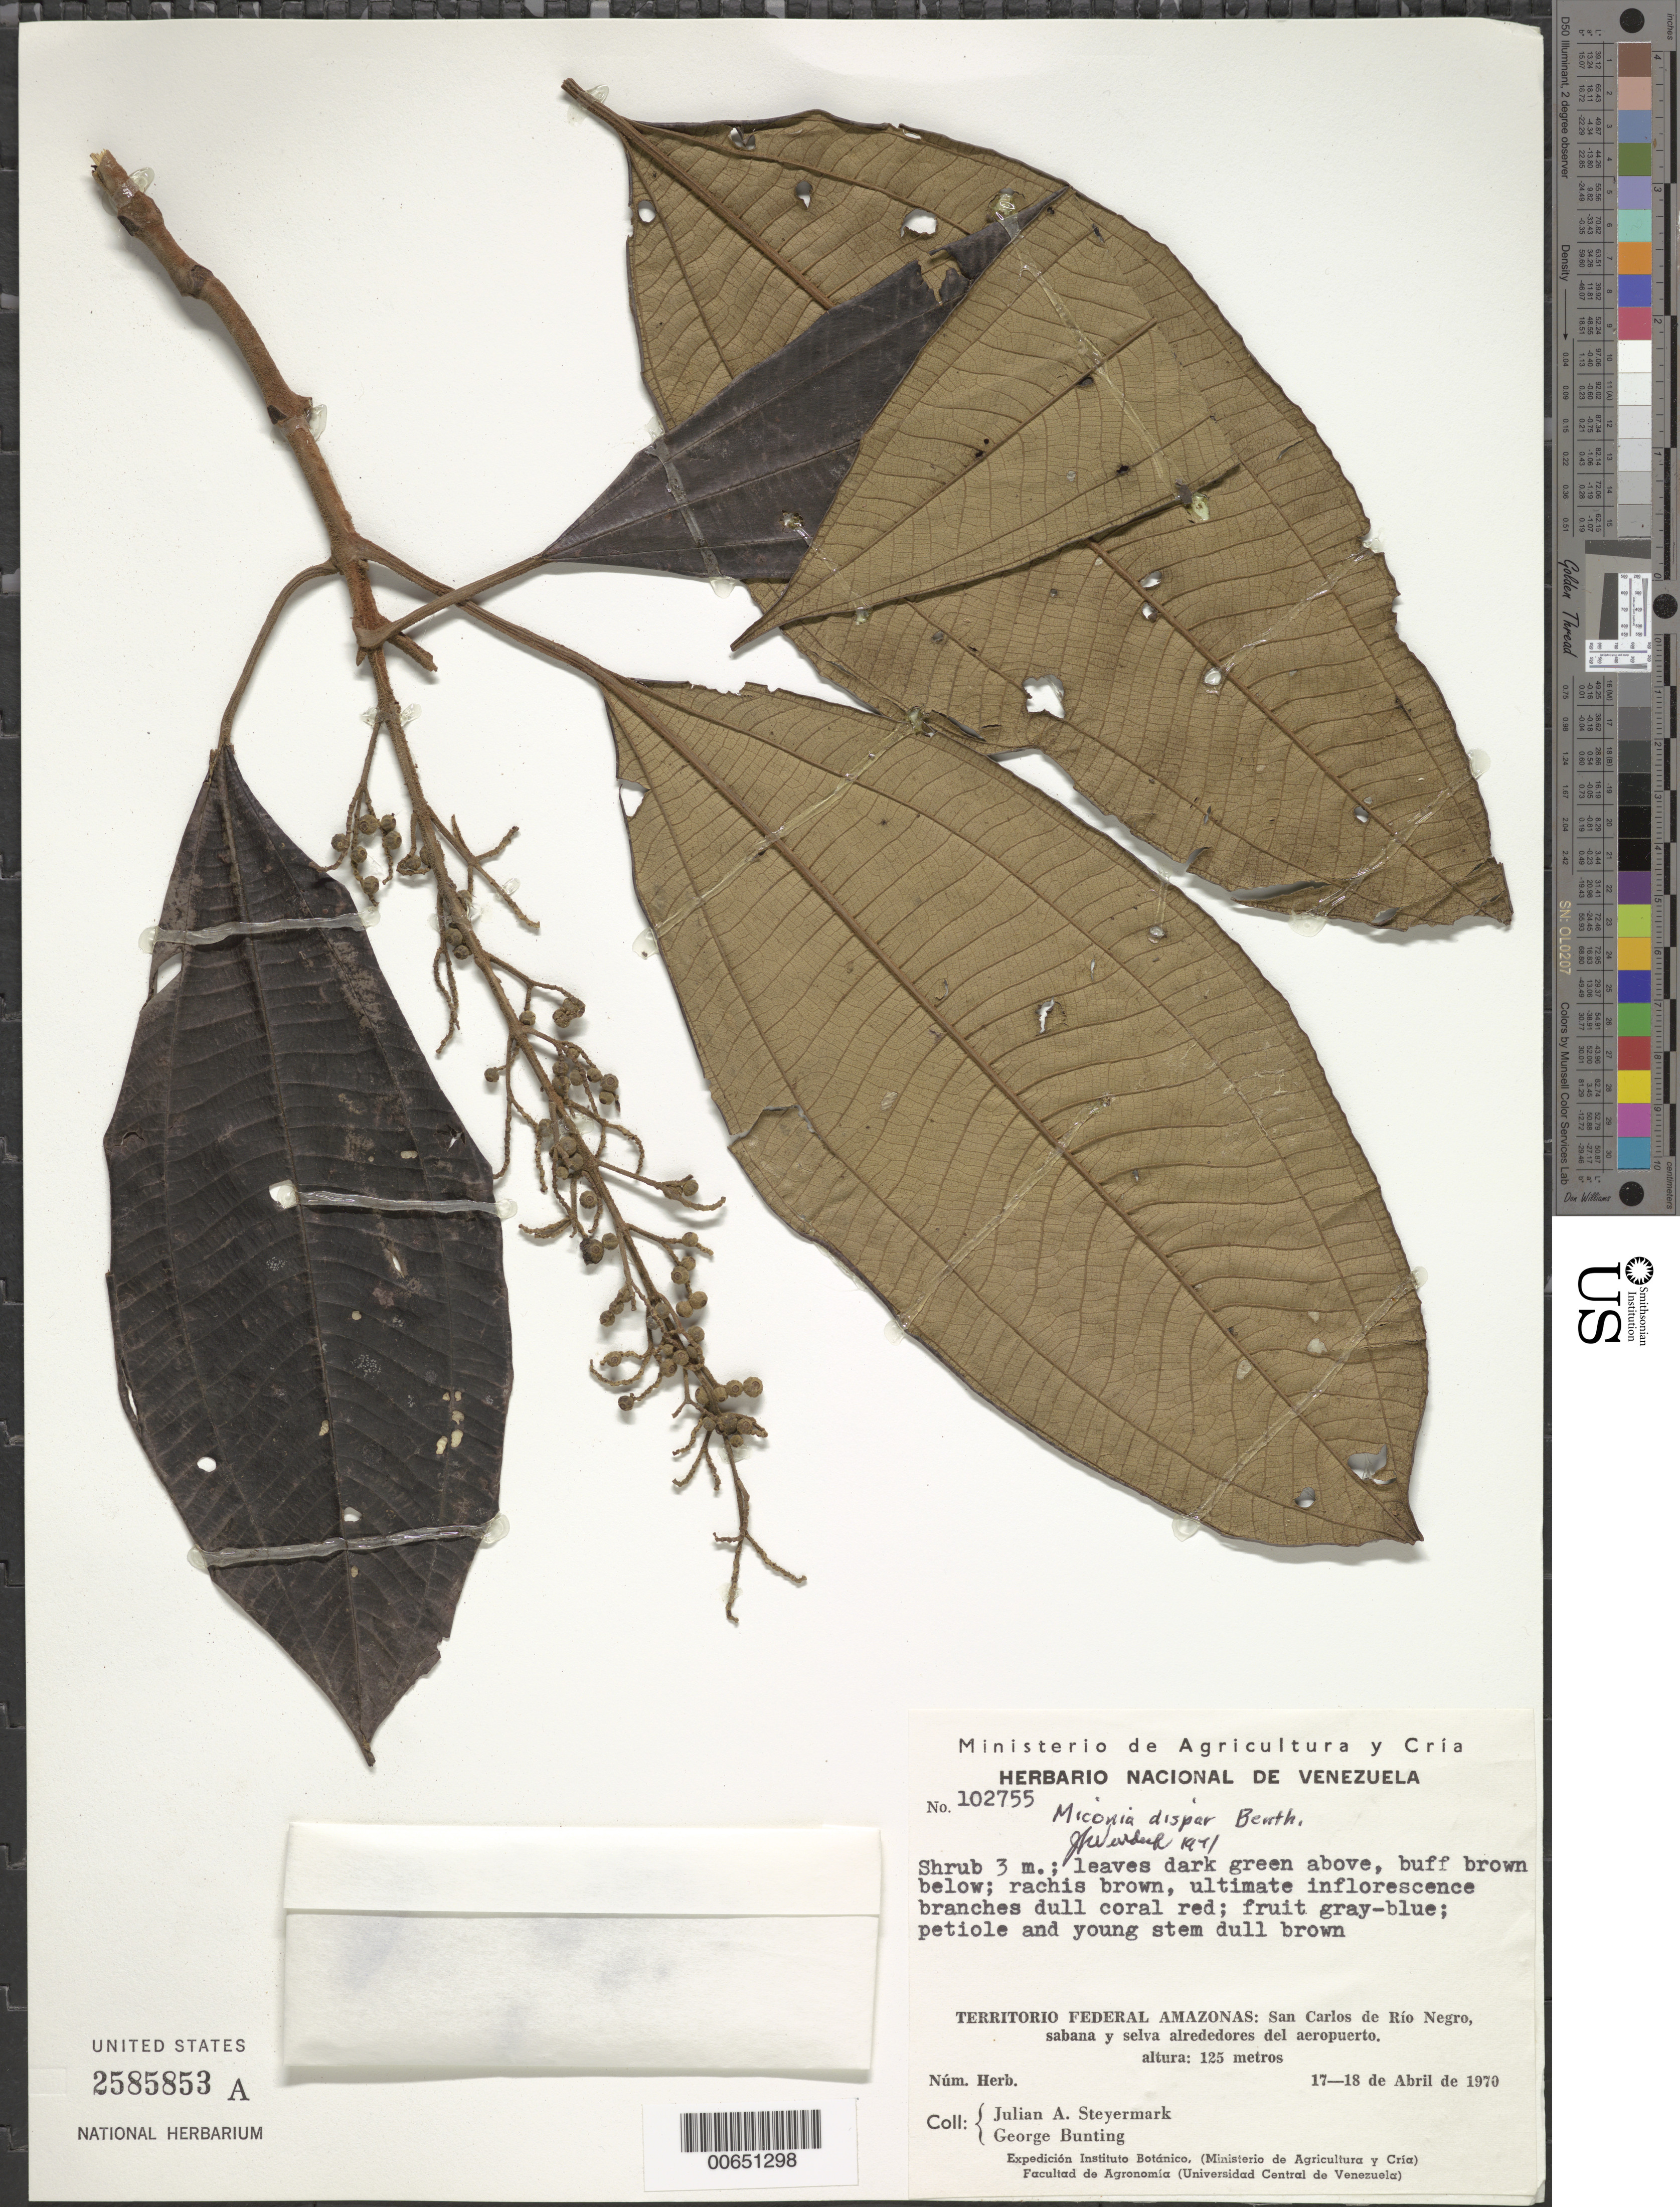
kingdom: Plantae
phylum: Tracheophyta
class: Magnoliopsida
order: Myrtales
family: Melastomataceae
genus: Miconia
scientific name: Miconia dispar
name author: Benth.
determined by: Wurdack, John J., (US), US (UNITED STATES)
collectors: J. Steyermark & G. S. Bunting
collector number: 102755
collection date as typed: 17-Apr-70 to 18-Apr-70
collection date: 1970-04-17/1970-04-18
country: Venezuela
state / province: Amazonas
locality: San Carlos de Río Negro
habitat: Savannah and forest around airport.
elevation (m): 125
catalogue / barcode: US 2585853A